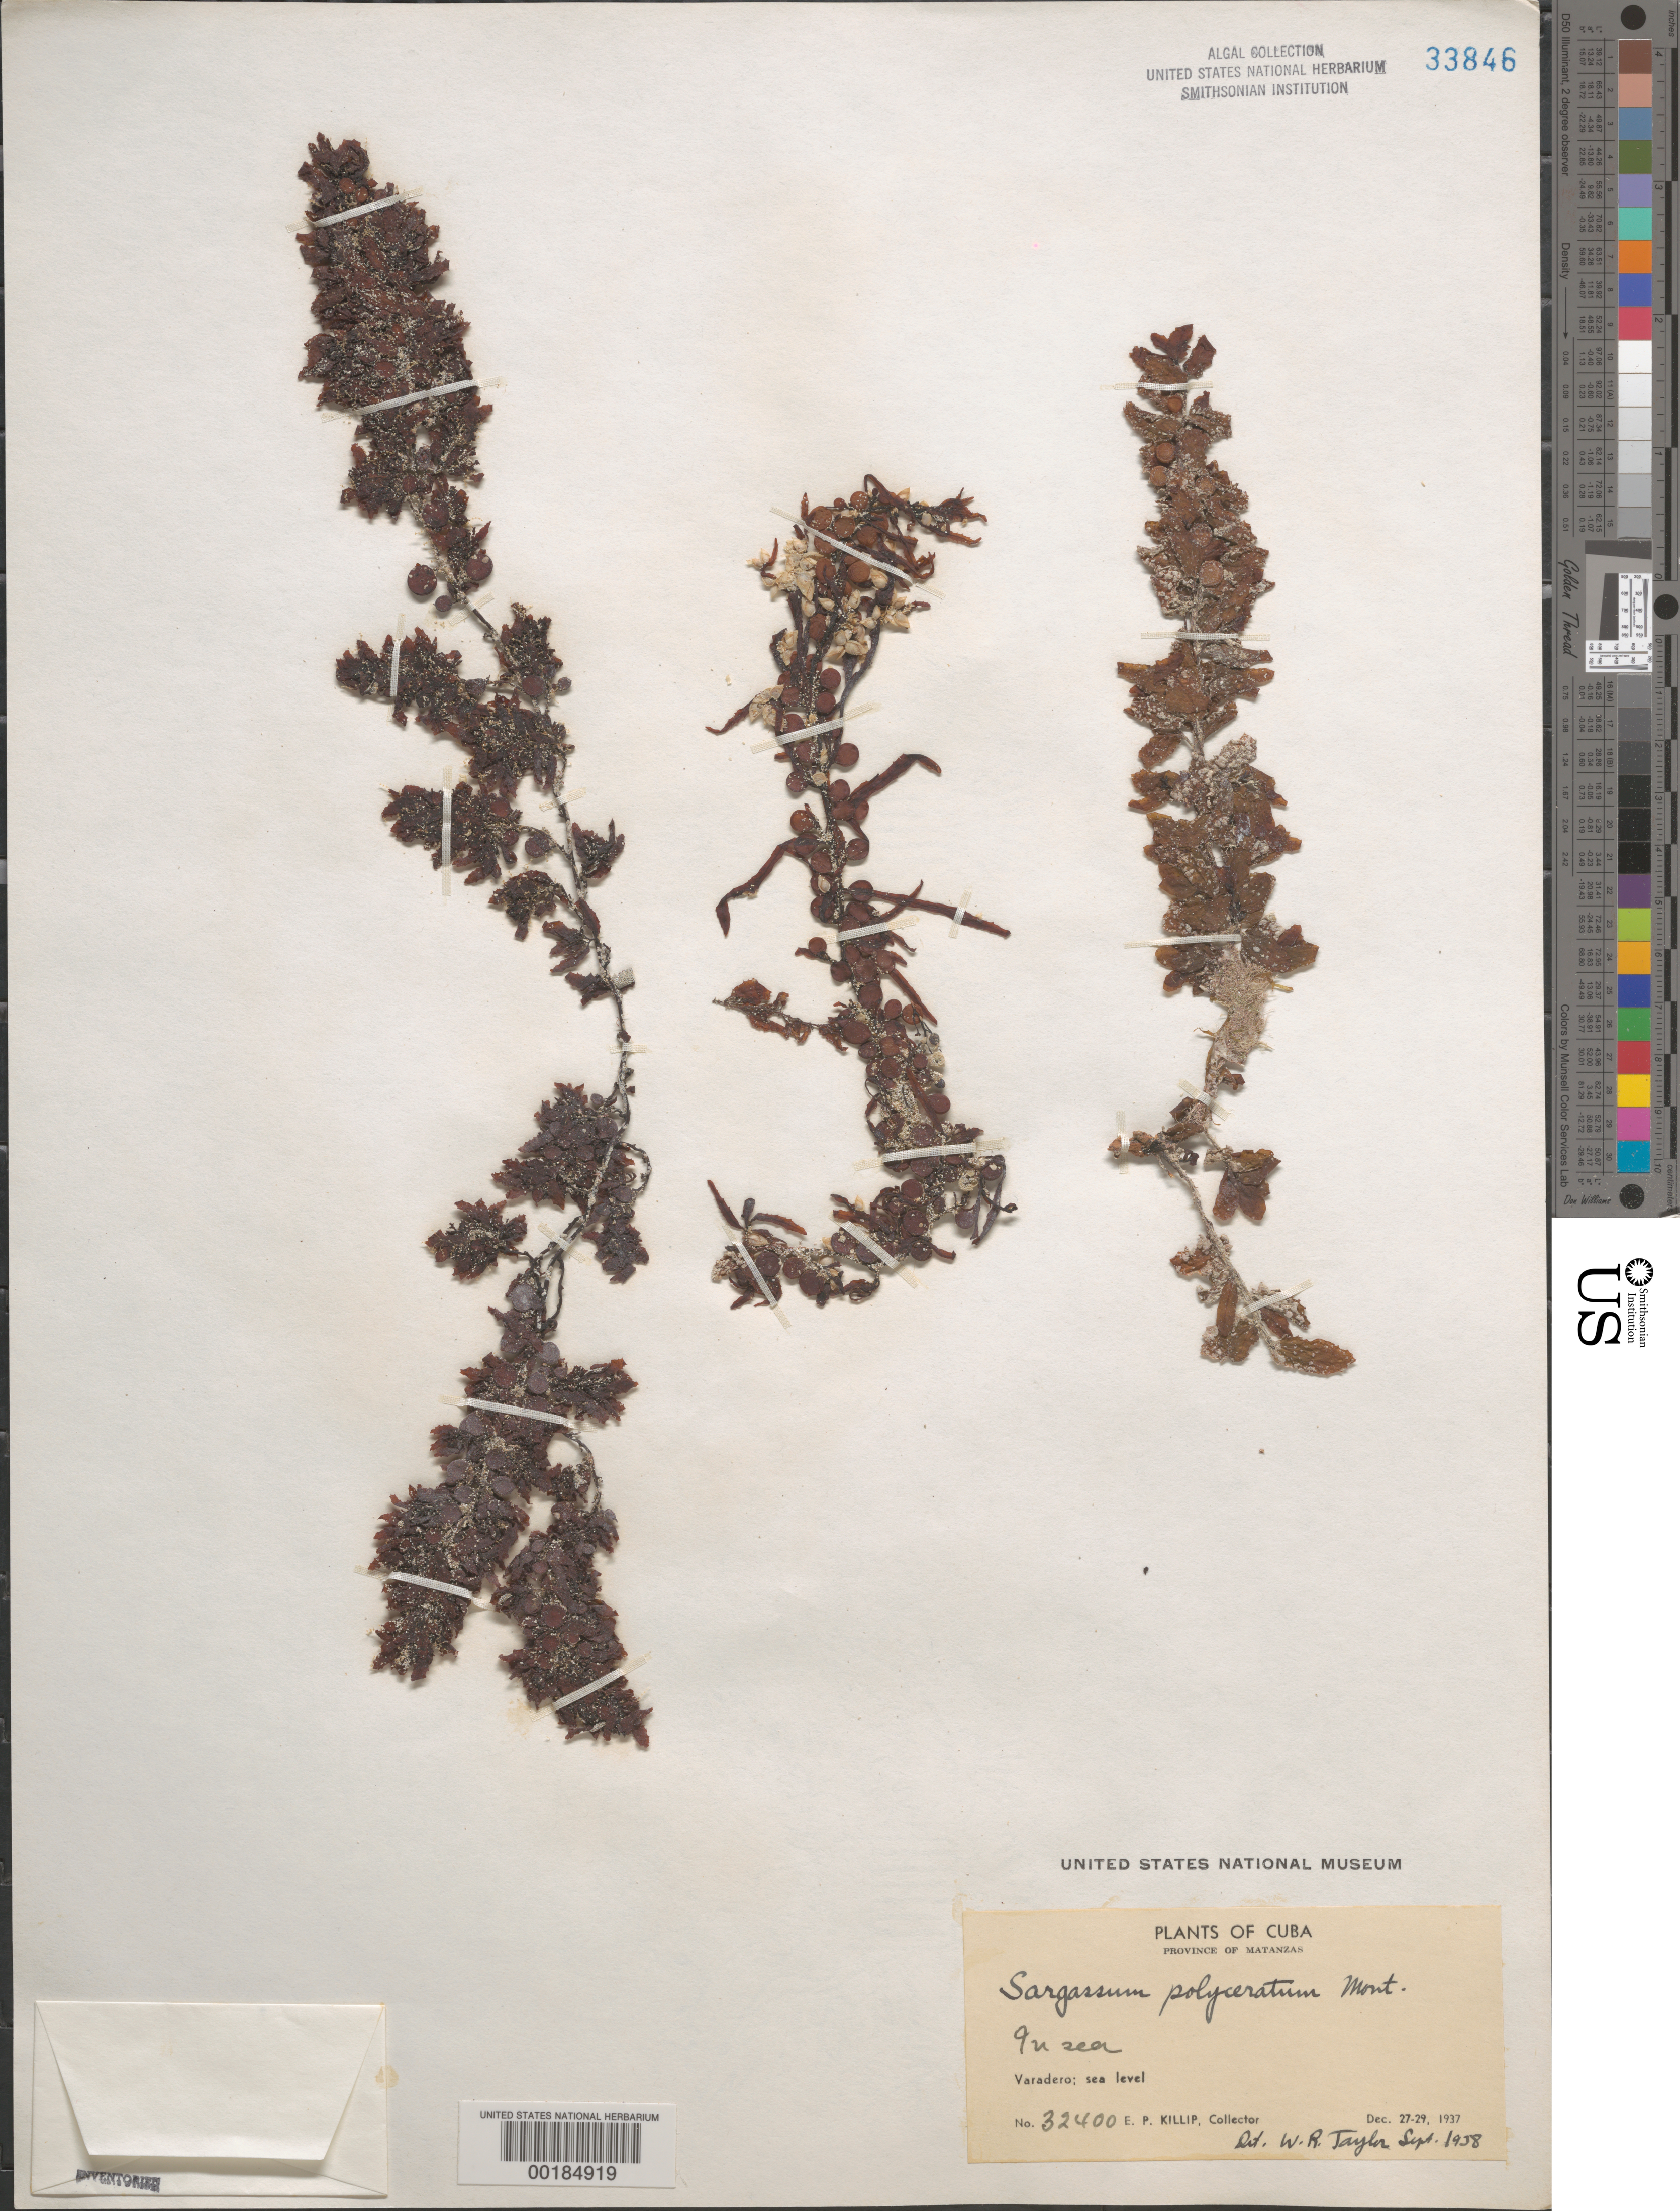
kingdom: Chromista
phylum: Ochrophyta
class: Phaeophyceae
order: Fucales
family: Sargassaceae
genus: Sargassum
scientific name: Sargassum polyceratium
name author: Mont.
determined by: Taylor, William R.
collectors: E. P. Killip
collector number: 32400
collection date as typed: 27 Dec 1937 TO 29 Dec 1937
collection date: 1937-12-27/1937-12-29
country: Cuba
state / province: Matanzas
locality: Varadero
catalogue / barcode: US 33846